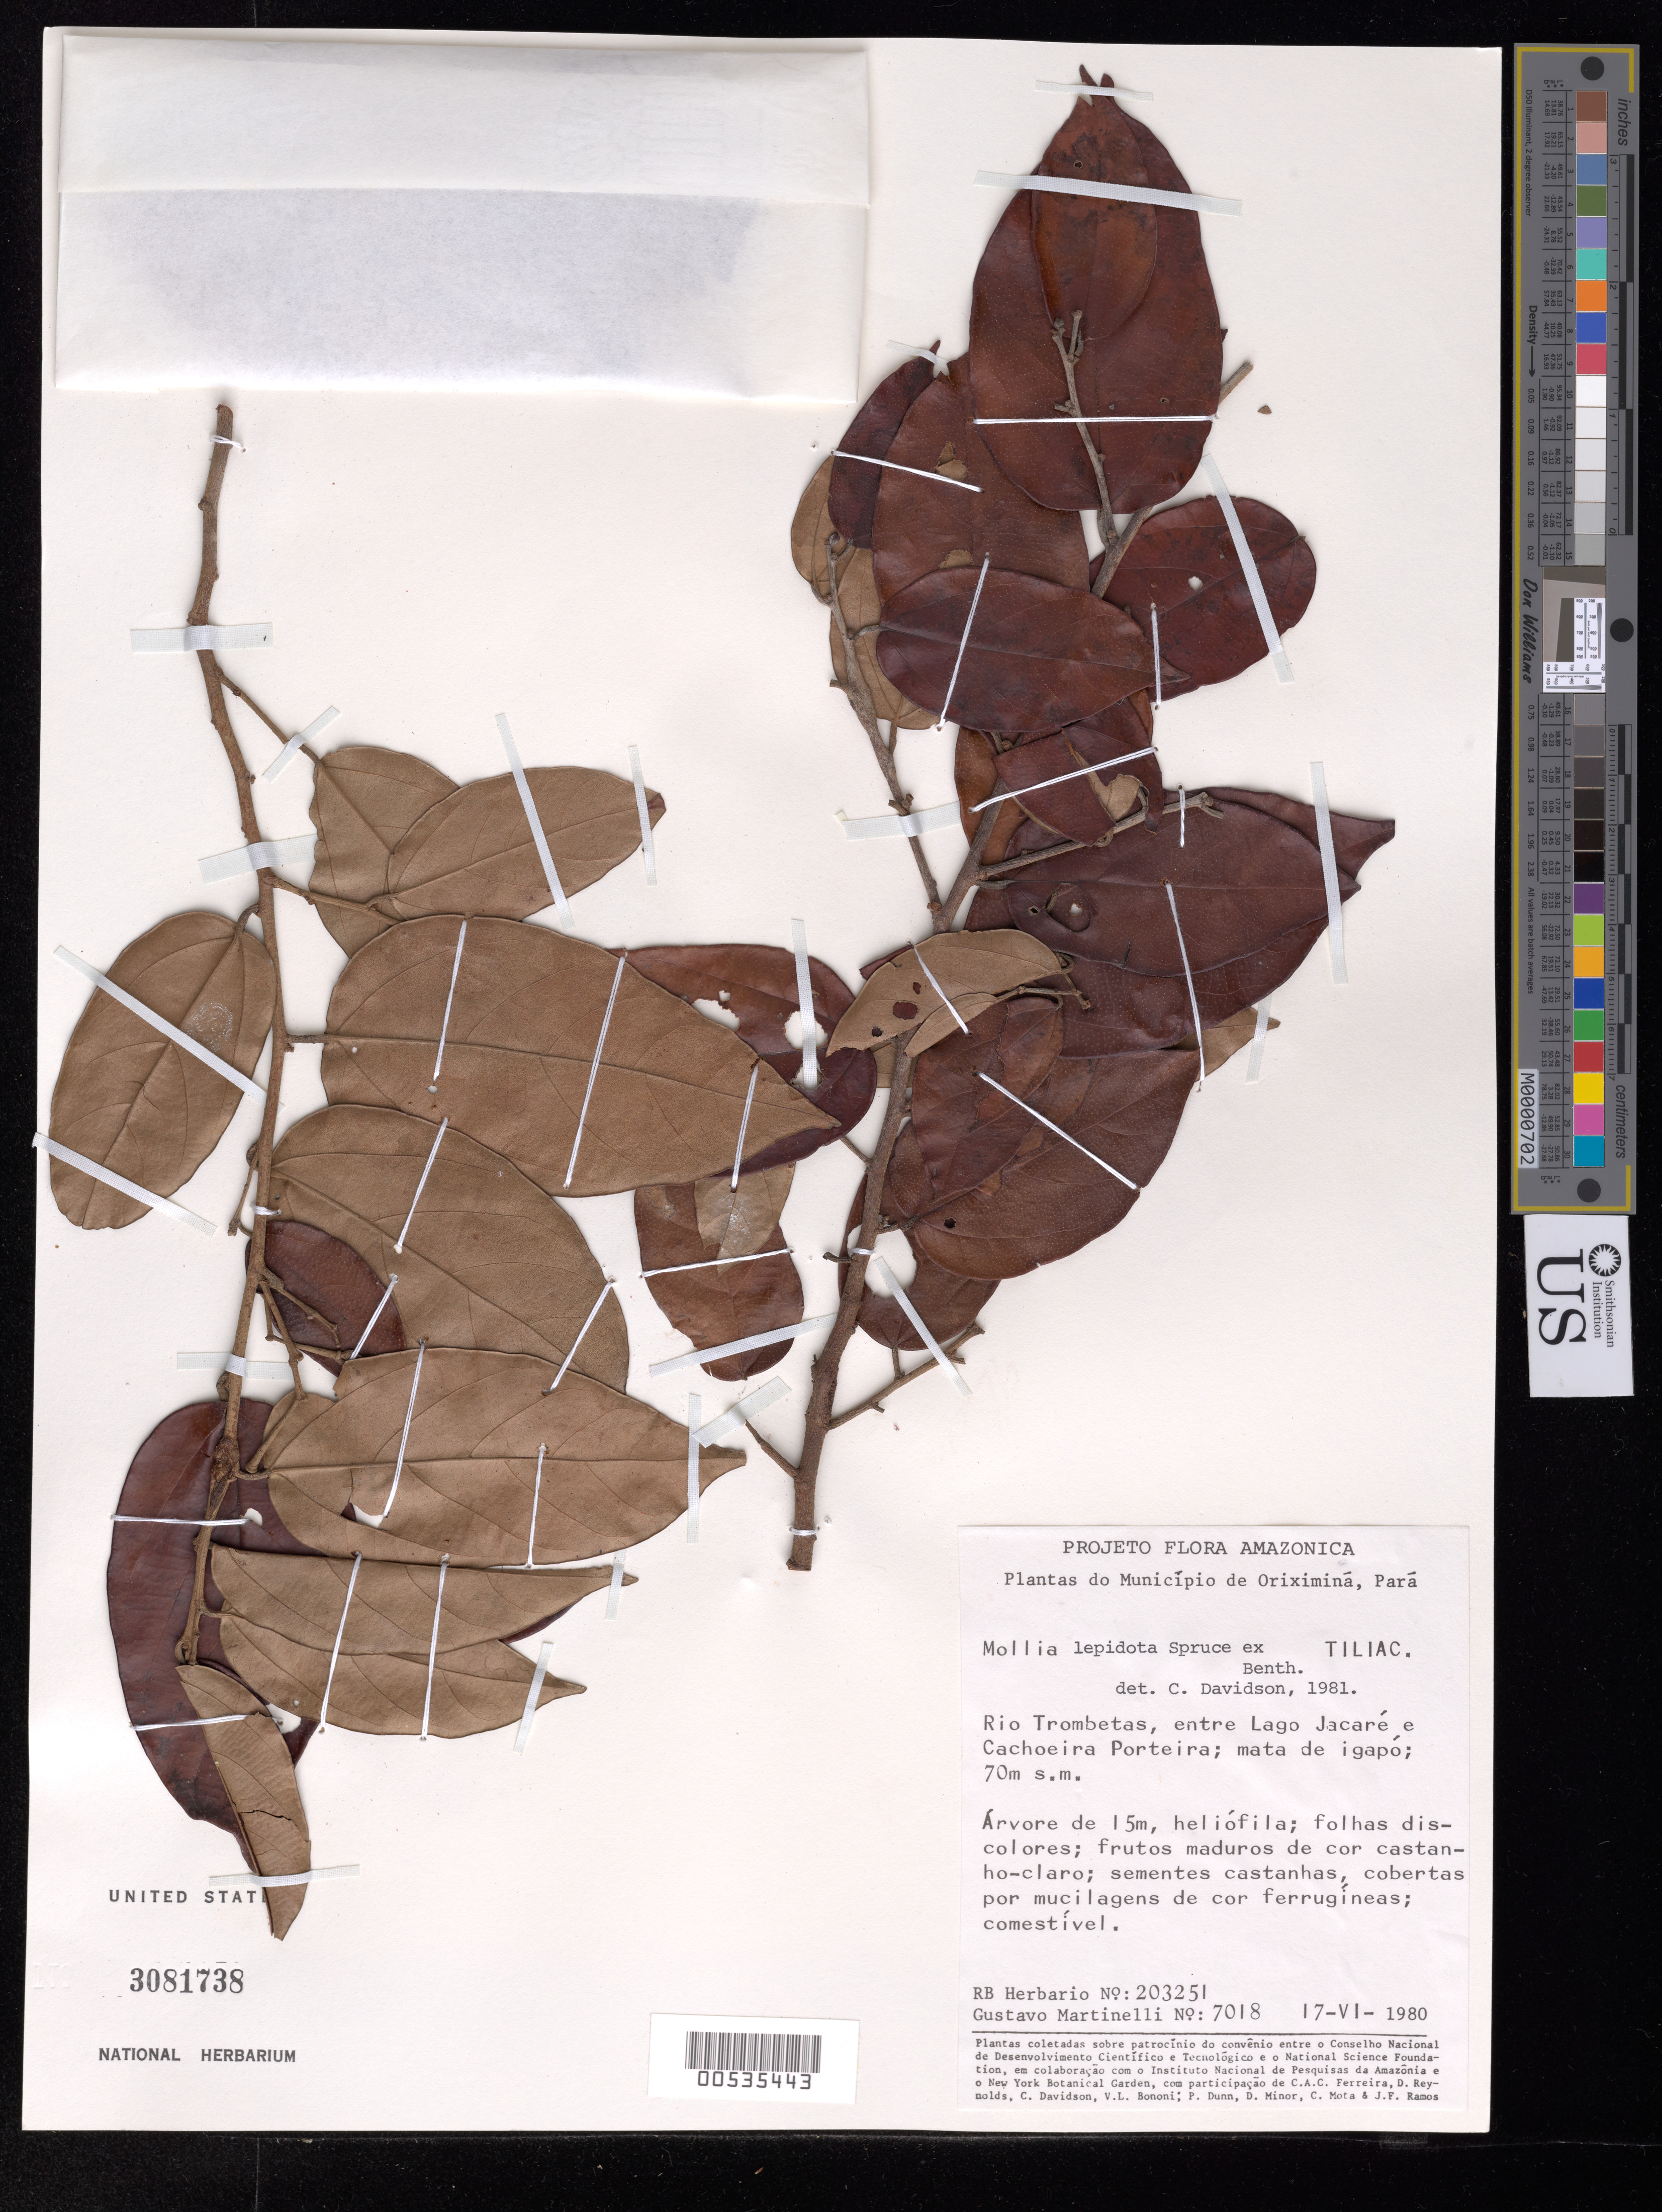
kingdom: Plantae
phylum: Tracheophyta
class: Magnoliopsida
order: Malvales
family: Malvaceae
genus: Mollia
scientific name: Mollia sphaerocarpa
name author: Gleason ex Record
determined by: Dorr, Laurence J., Curator (BOT), Smithsonian Institution - National Museum of Natural History (UNITED STATES)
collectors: G. Martinelli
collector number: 7018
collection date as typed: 17 Jun 1980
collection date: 1980-06-17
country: Brazil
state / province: Pará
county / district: Oriximiná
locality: Rio Trombetas, entre Lago Jacaré e Cachoeira Porteira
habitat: Mata de igapó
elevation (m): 70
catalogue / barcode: US 3081738